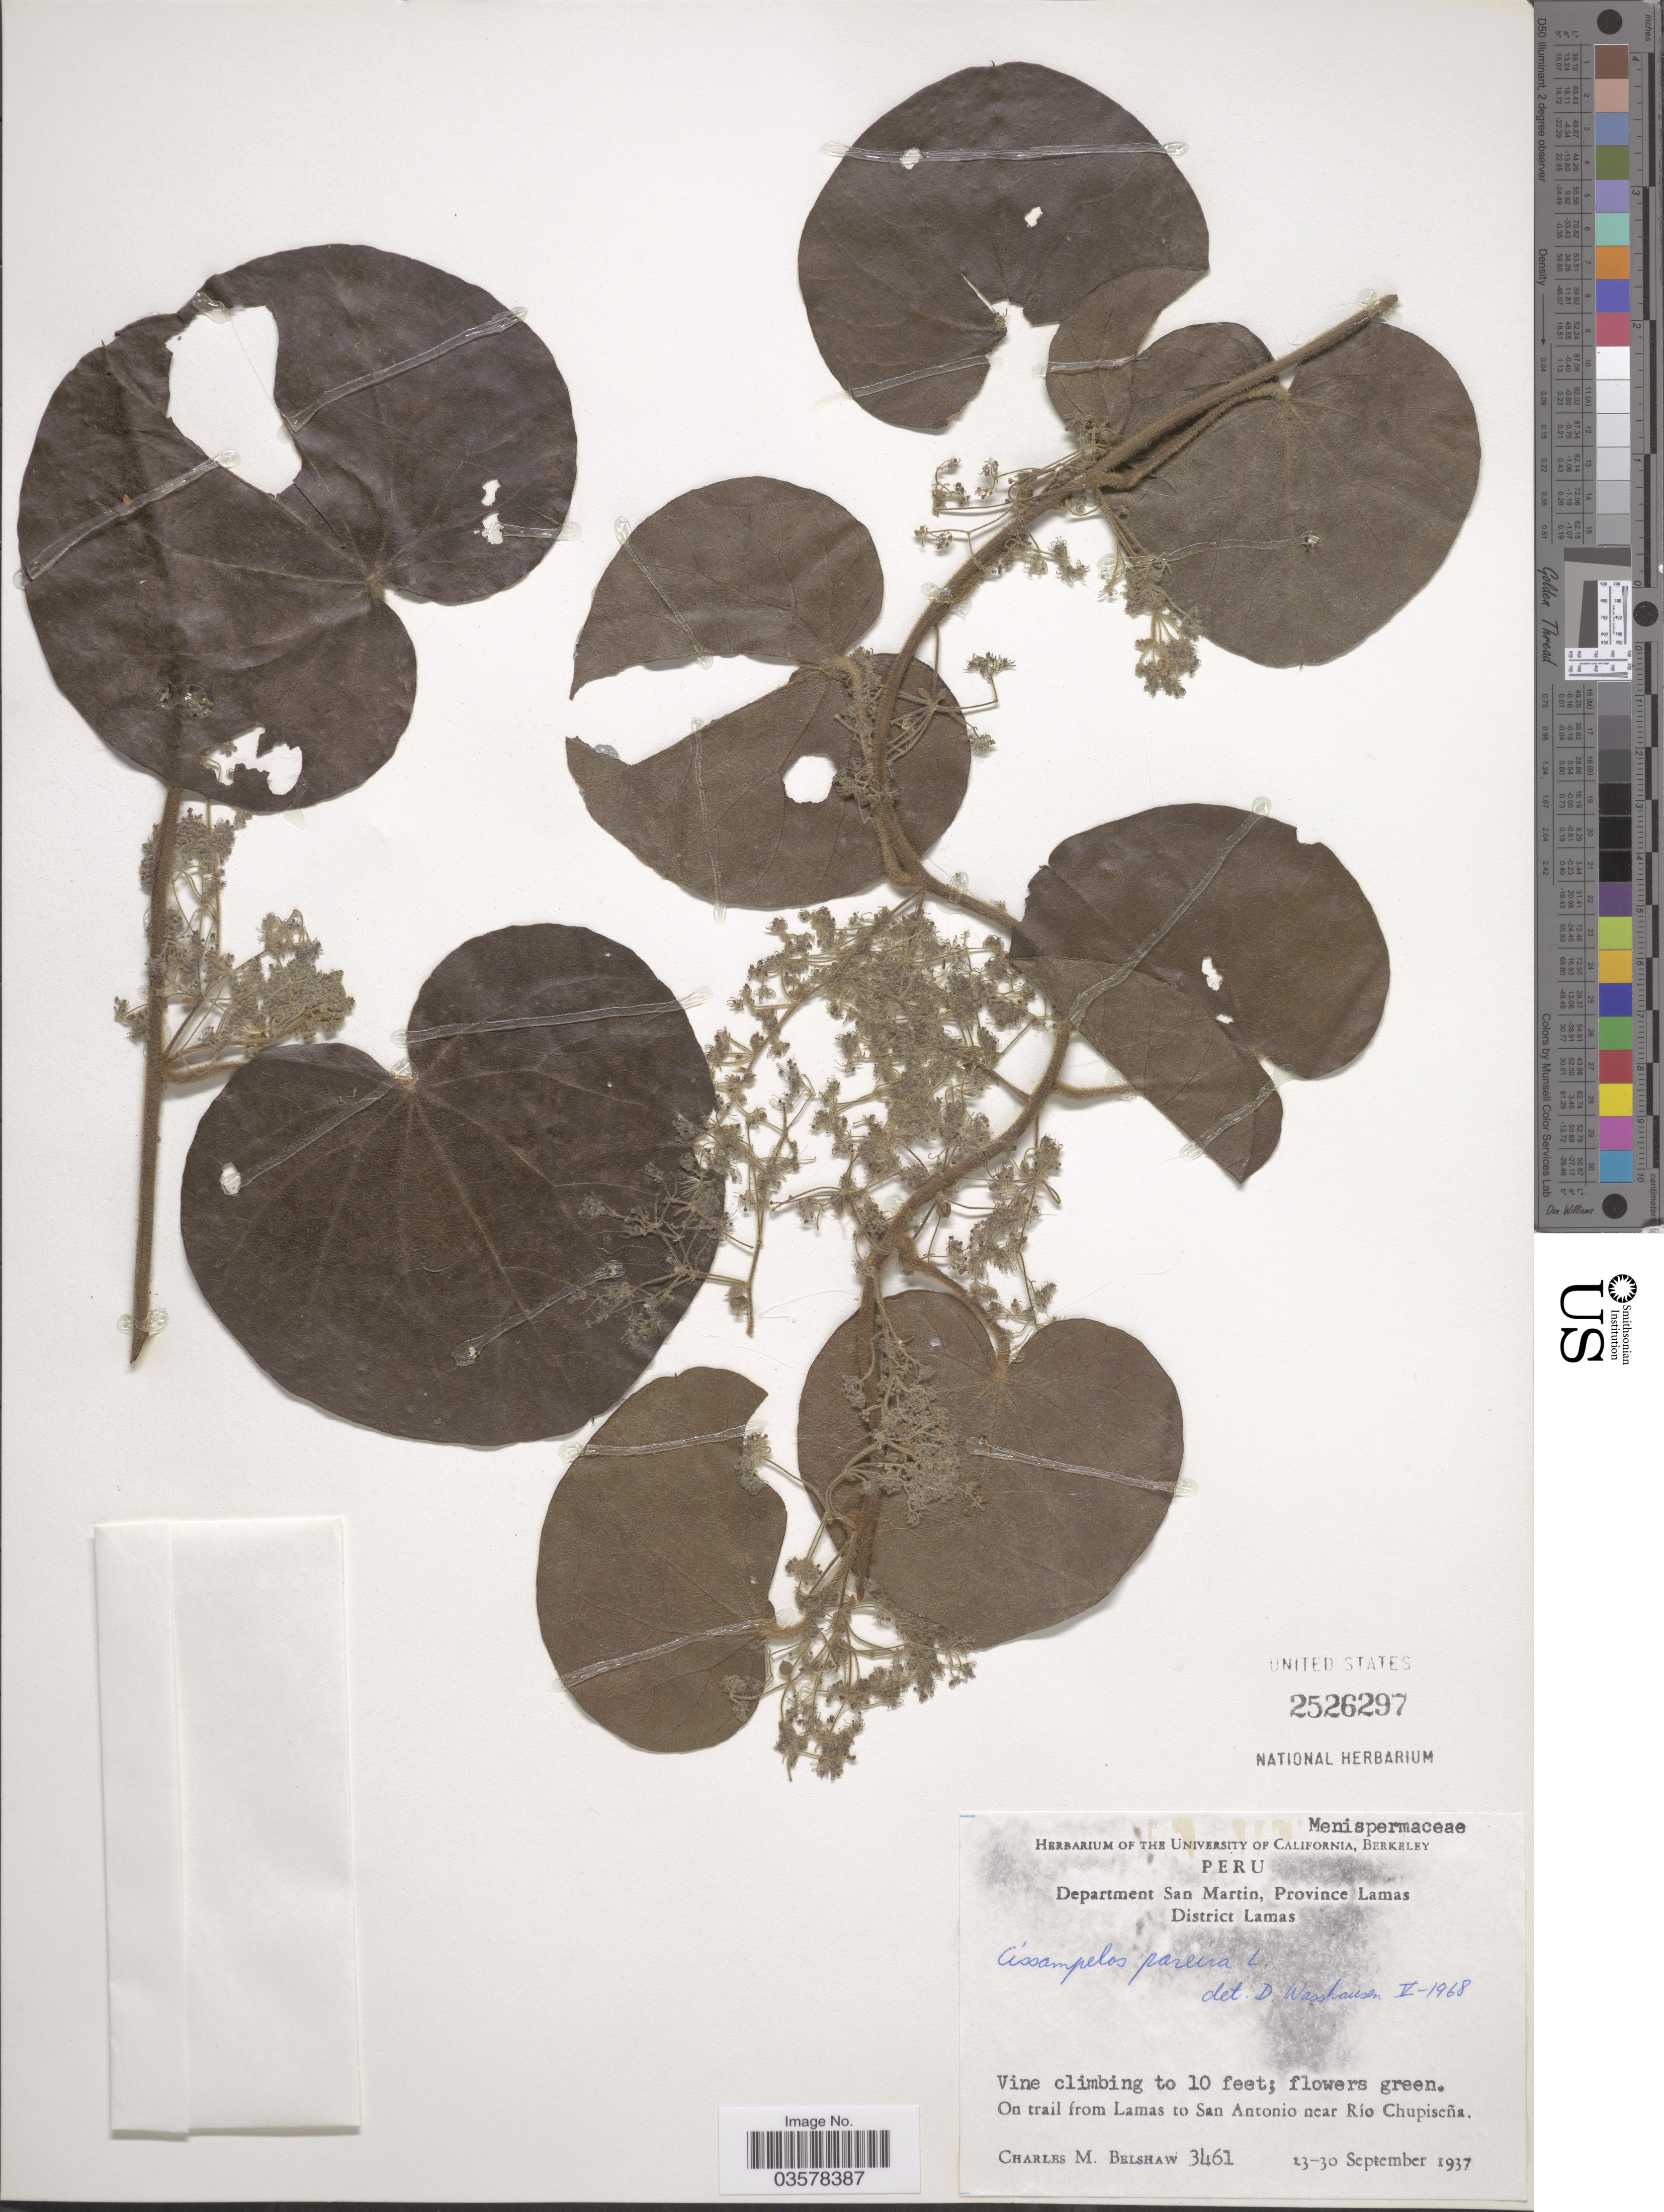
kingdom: Plantae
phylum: Tracheophyta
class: Magnoliopsida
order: Ranunculales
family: Menispermaceae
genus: Cissampelos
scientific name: Cissampelos pareira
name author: L.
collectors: C. Shaw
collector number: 3461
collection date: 1937-09-23/1937-09-30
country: Peru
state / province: San Martín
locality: Department San Martin, Province Lamas. District Lamas. On trail from Lamas to San Antonio near Río Chupiseña.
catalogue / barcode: US 2526297